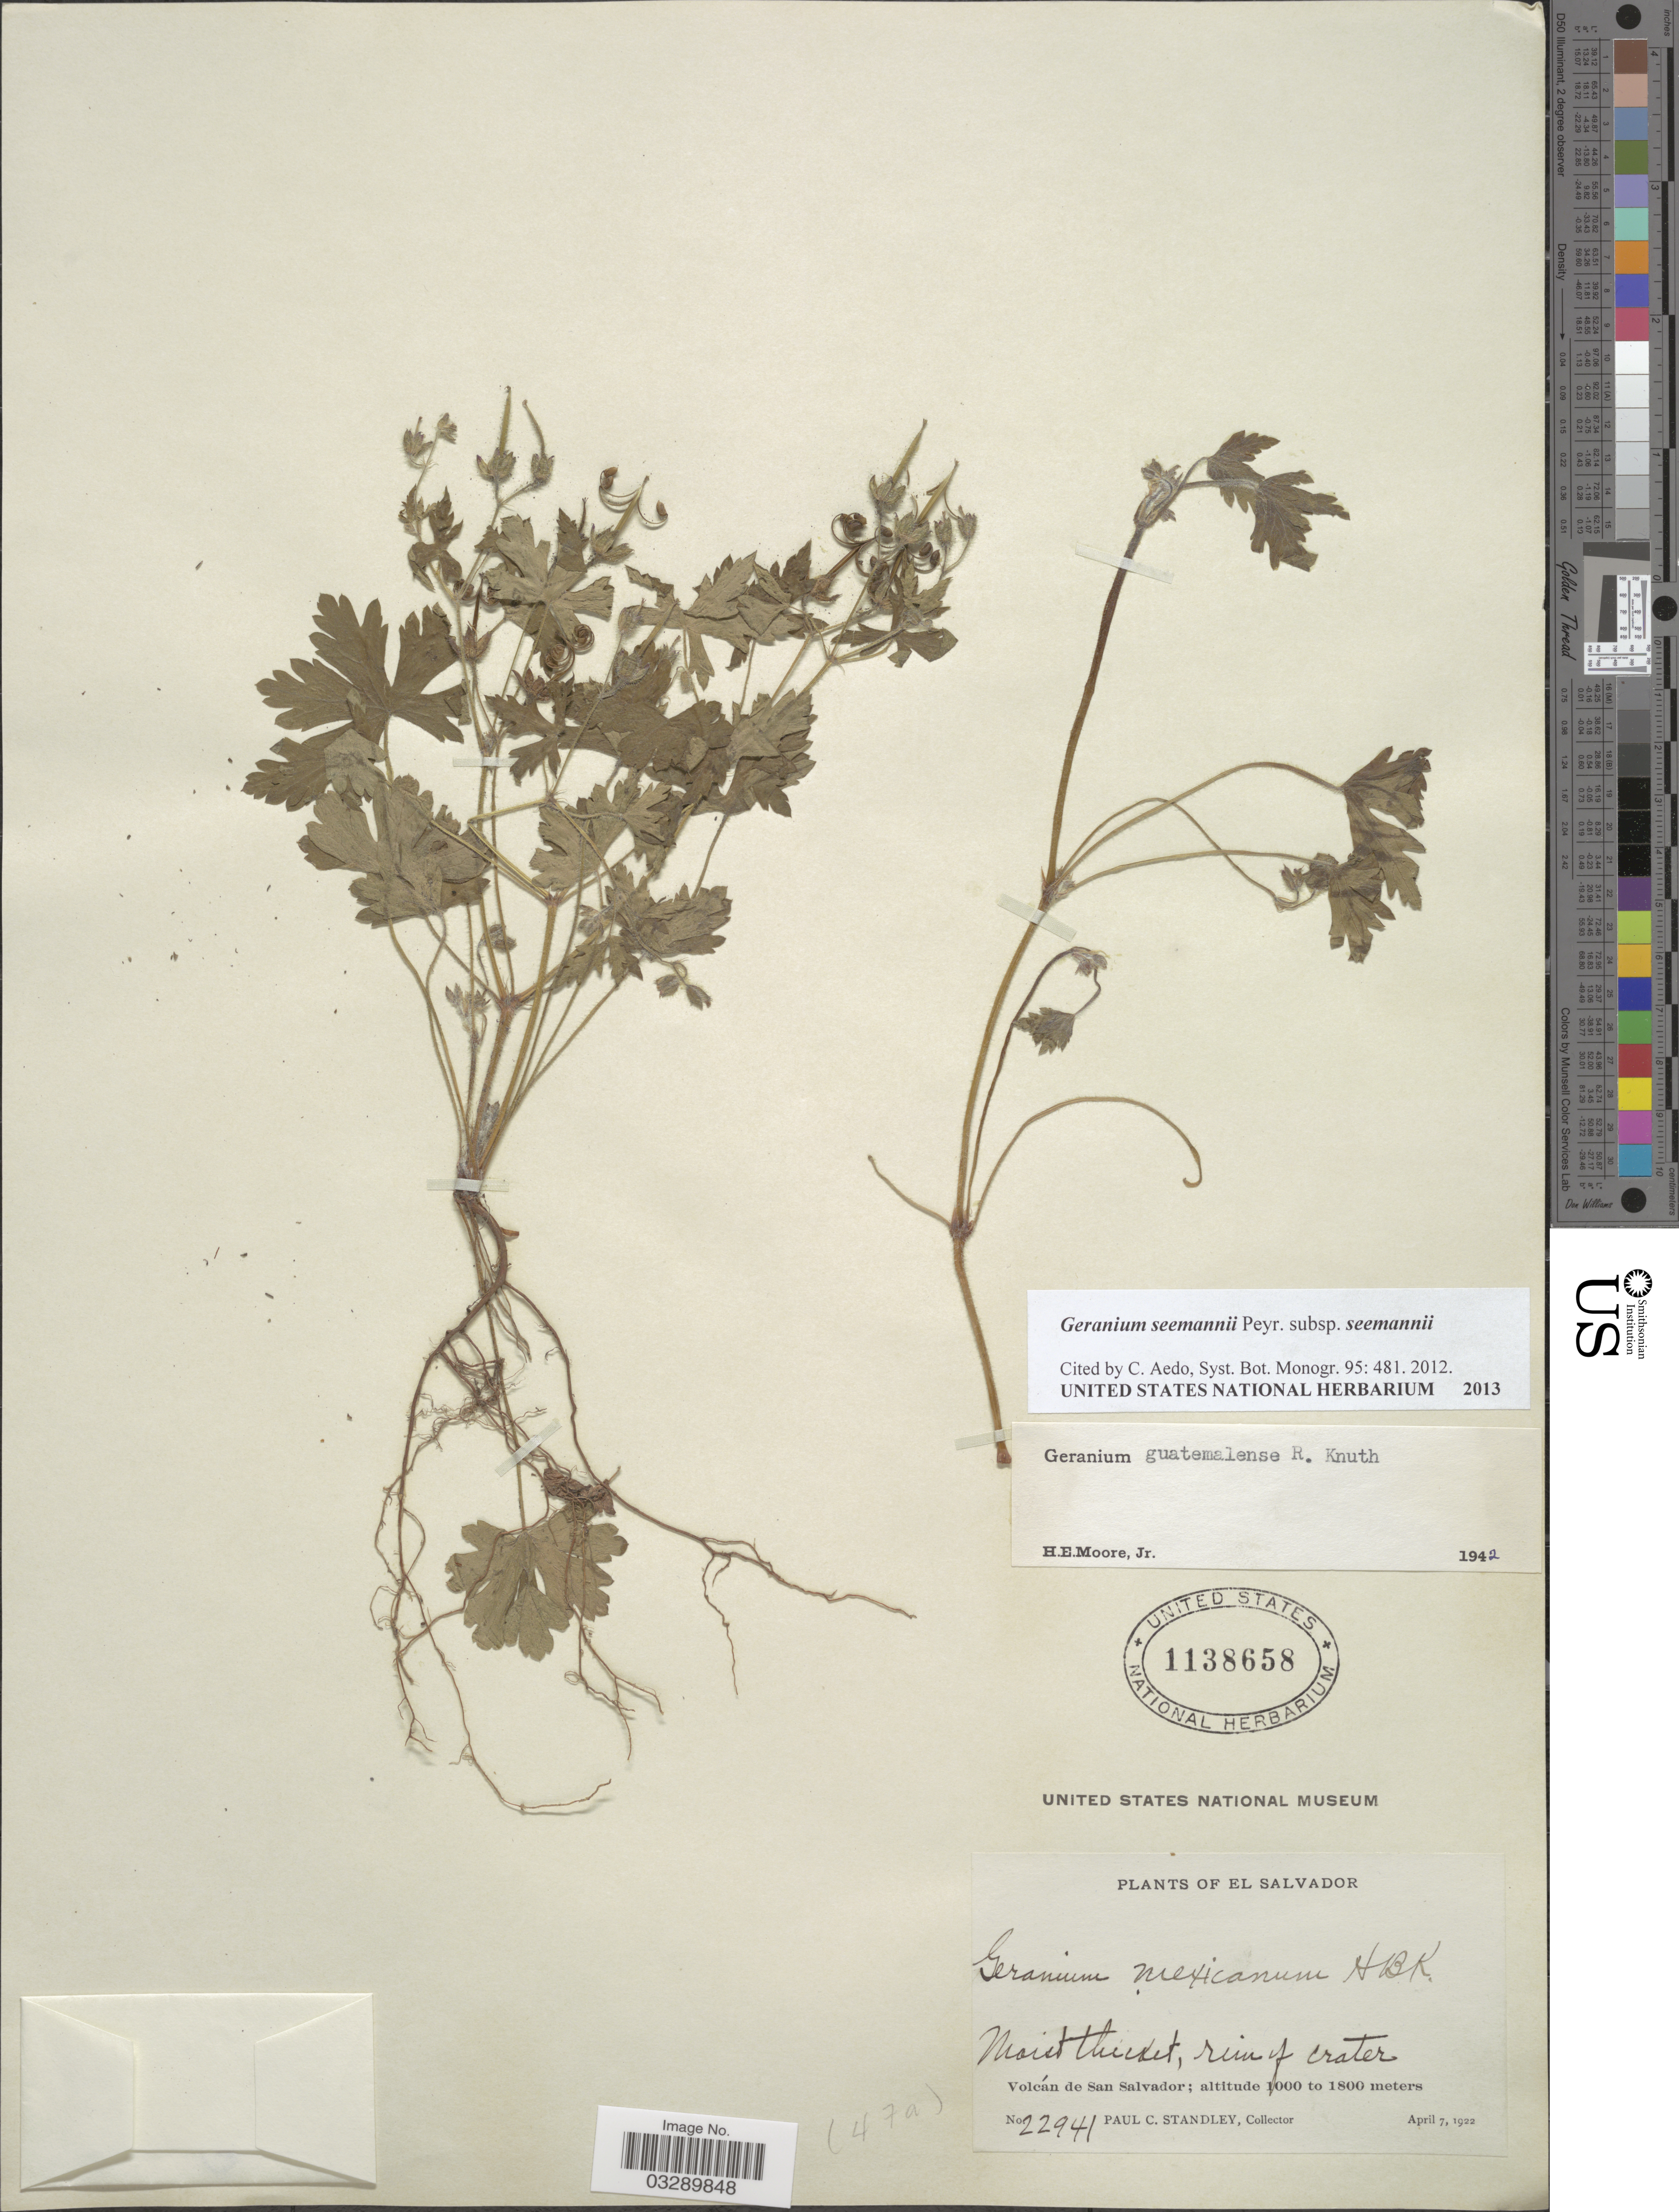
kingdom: Plantae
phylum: Tracheophyta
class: Magnoliopsida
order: Geraniales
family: Geraniaceae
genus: Geranium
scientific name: Geranium seemannii subsp. seemannii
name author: Peyr.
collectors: P. C. Standley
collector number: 22941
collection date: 1922-04-07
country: El Salvador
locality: Rim of crater. Volcán de San Salvador.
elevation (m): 1000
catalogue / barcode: US 1138658